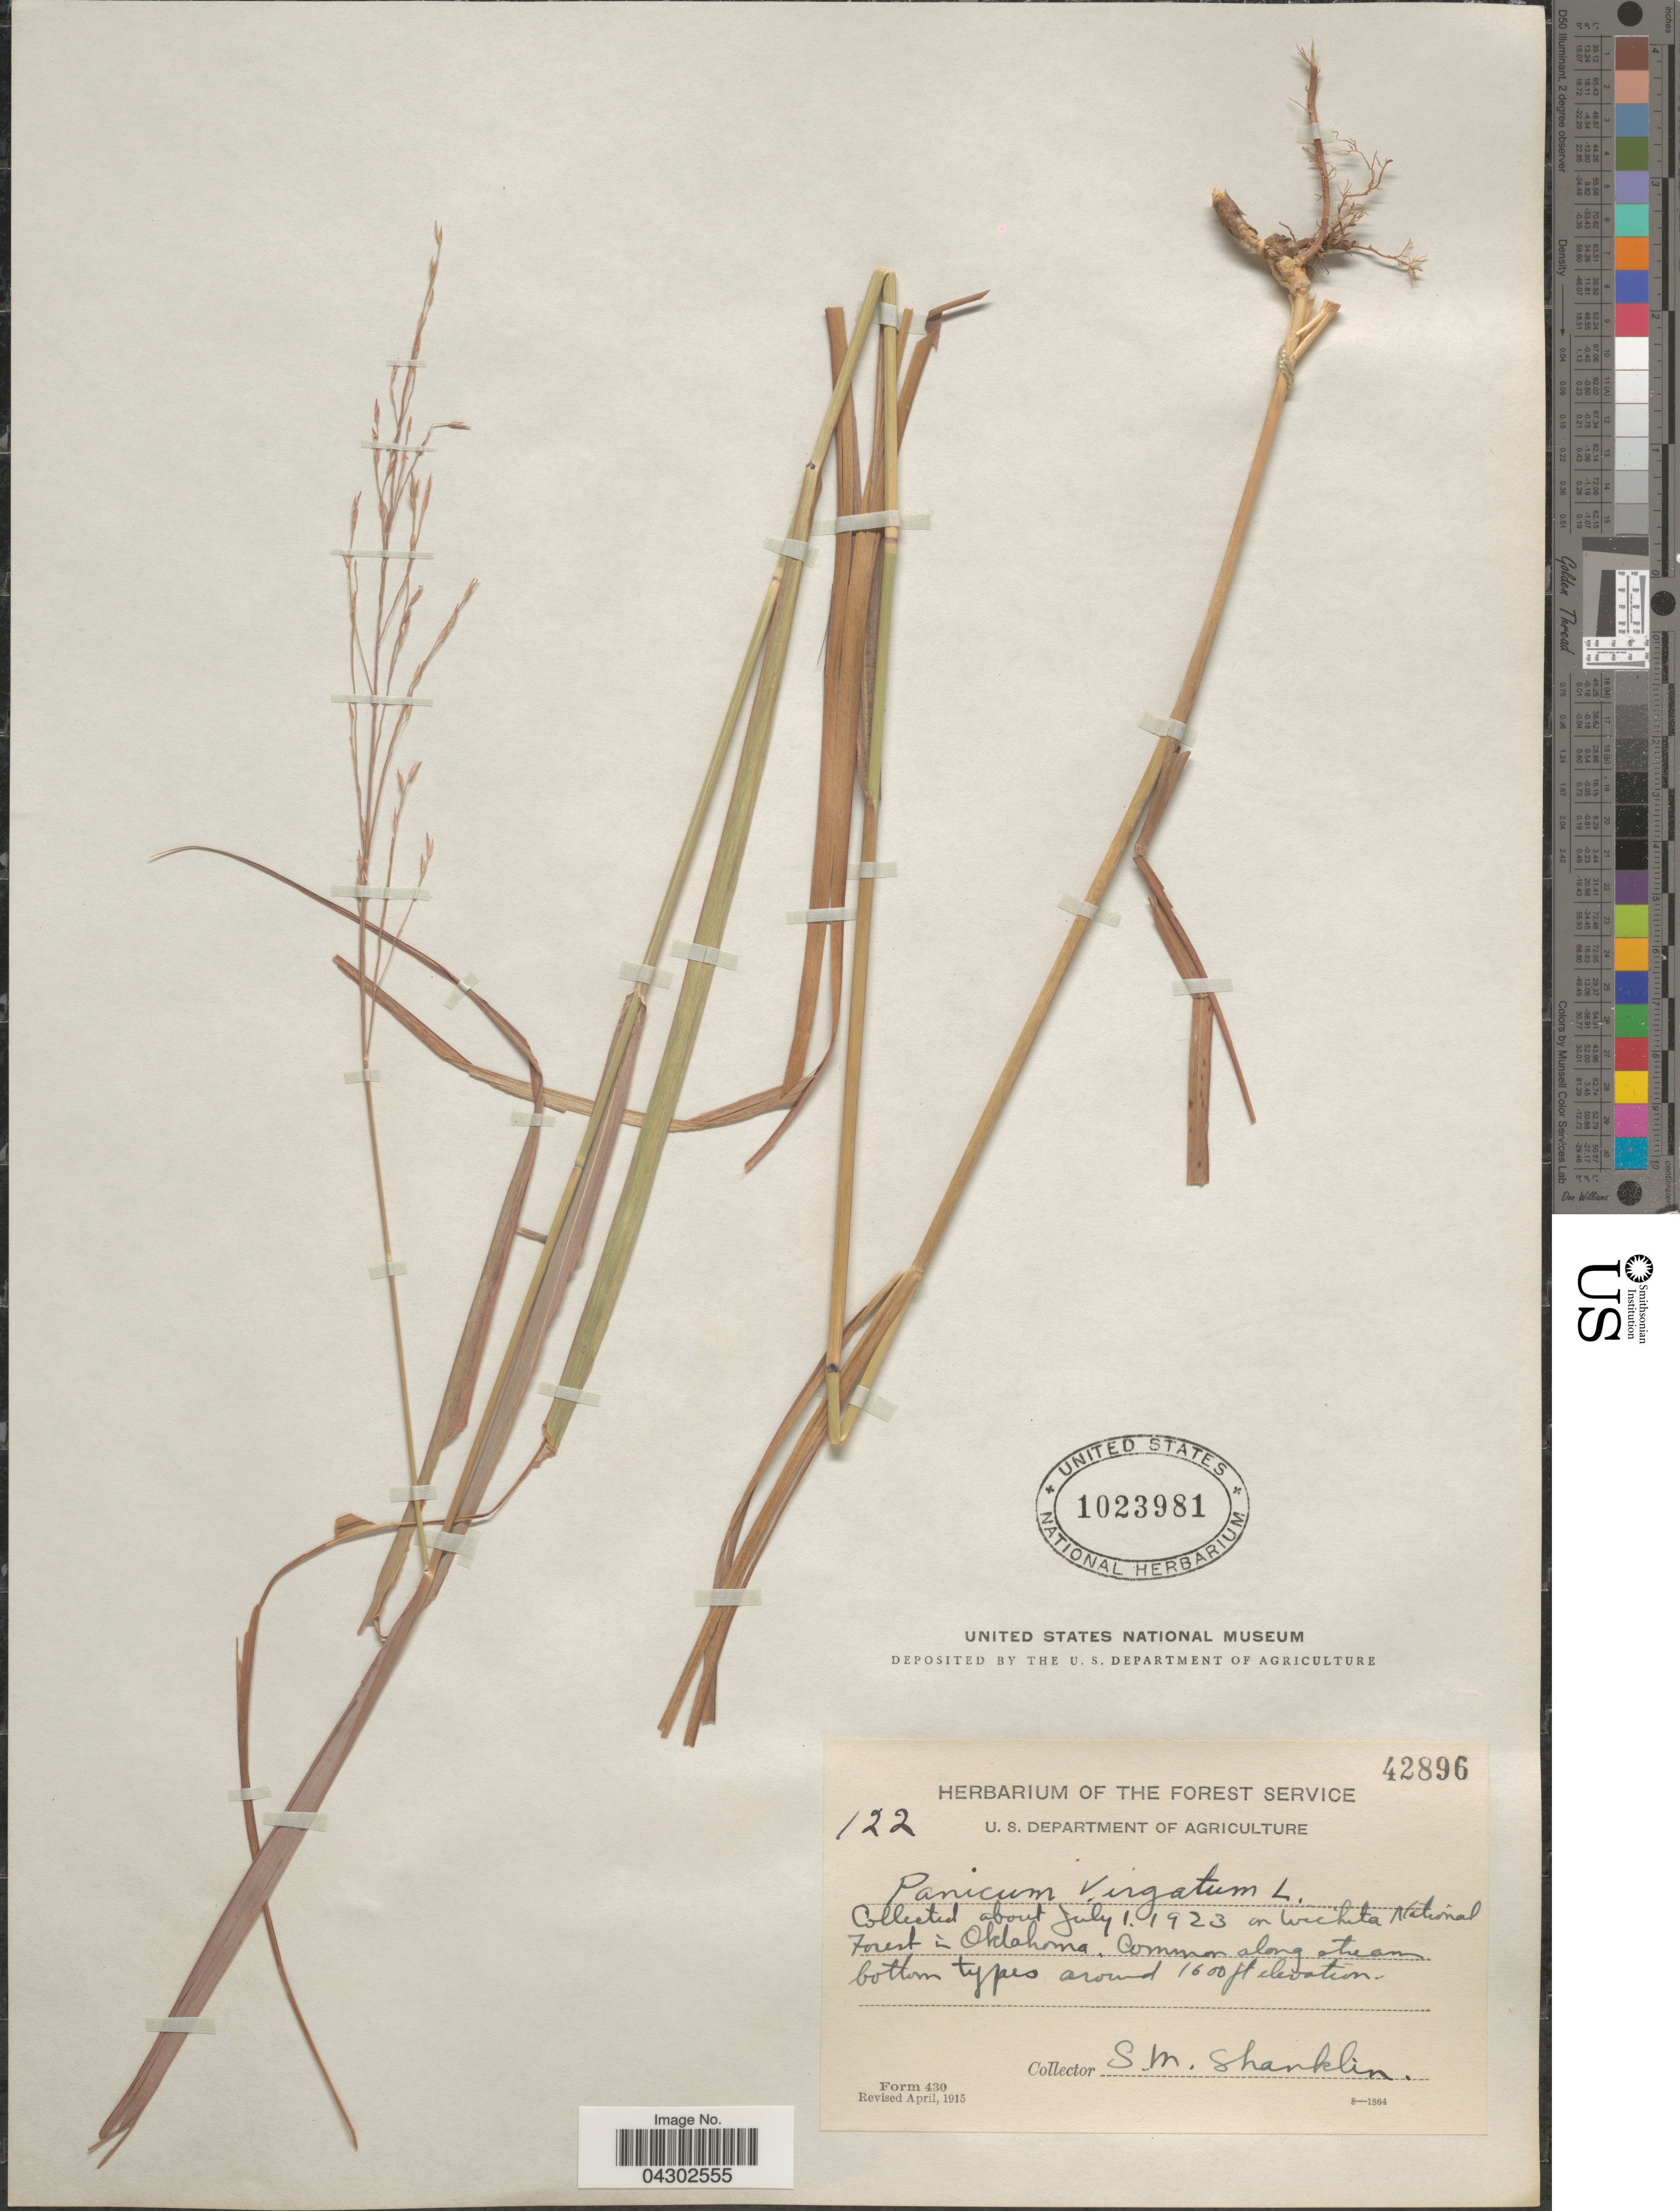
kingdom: Plantae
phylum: Tracheophyta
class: Liliopsida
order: Poales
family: Poaceae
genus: Panicum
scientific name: Panicum virgatum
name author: L.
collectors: S. Shanklin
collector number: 122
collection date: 1923-07-01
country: United States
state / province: Oklahoma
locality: On Wichita National Forest in Oklahoma. Common along stream.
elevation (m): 488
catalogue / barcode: US 1023981